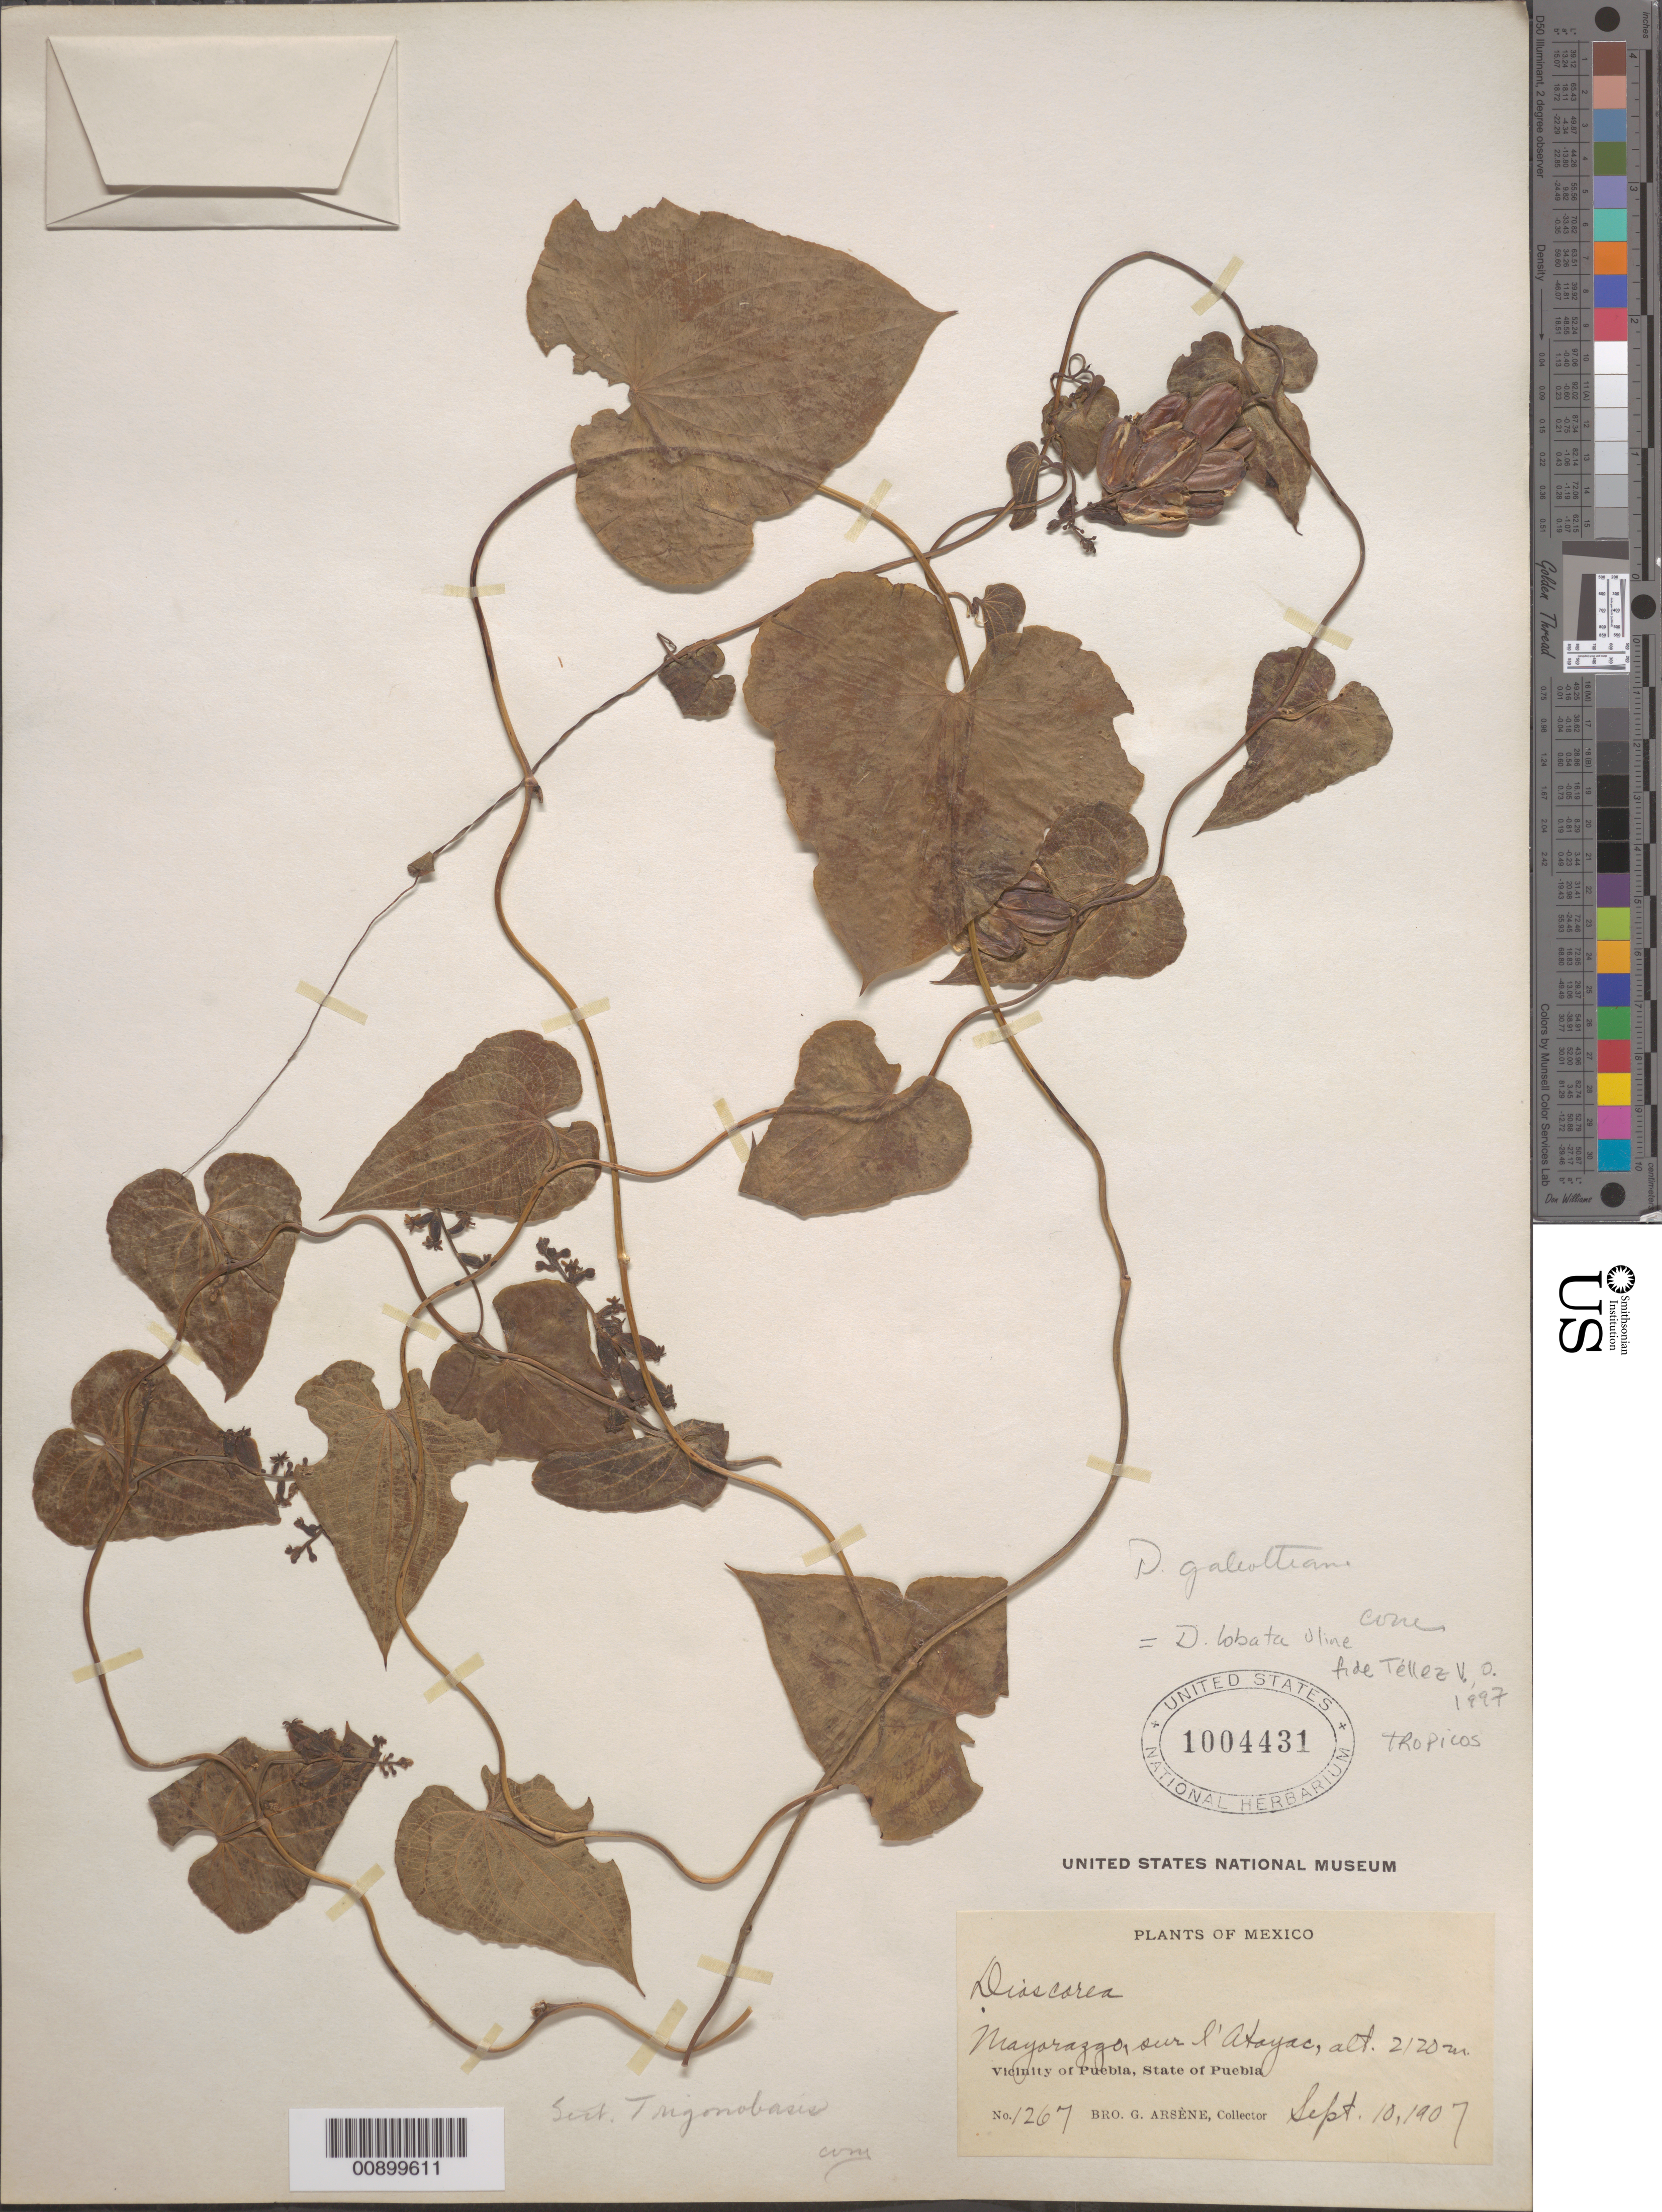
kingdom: Plantae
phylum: Tracheophyta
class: Liliopsida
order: Dioscoreales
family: Dioscoreaceae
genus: Dioscorea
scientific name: Dioscorea lobata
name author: Uline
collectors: Bro. G. Arsène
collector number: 1267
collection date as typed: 10 Sep 1907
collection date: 1907-09-10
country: Mexico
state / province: Puebla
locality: Mayorazgo, sur l' Atoyac. Vicinity of Puebla, State of Puebla.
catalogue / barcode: US 1004431